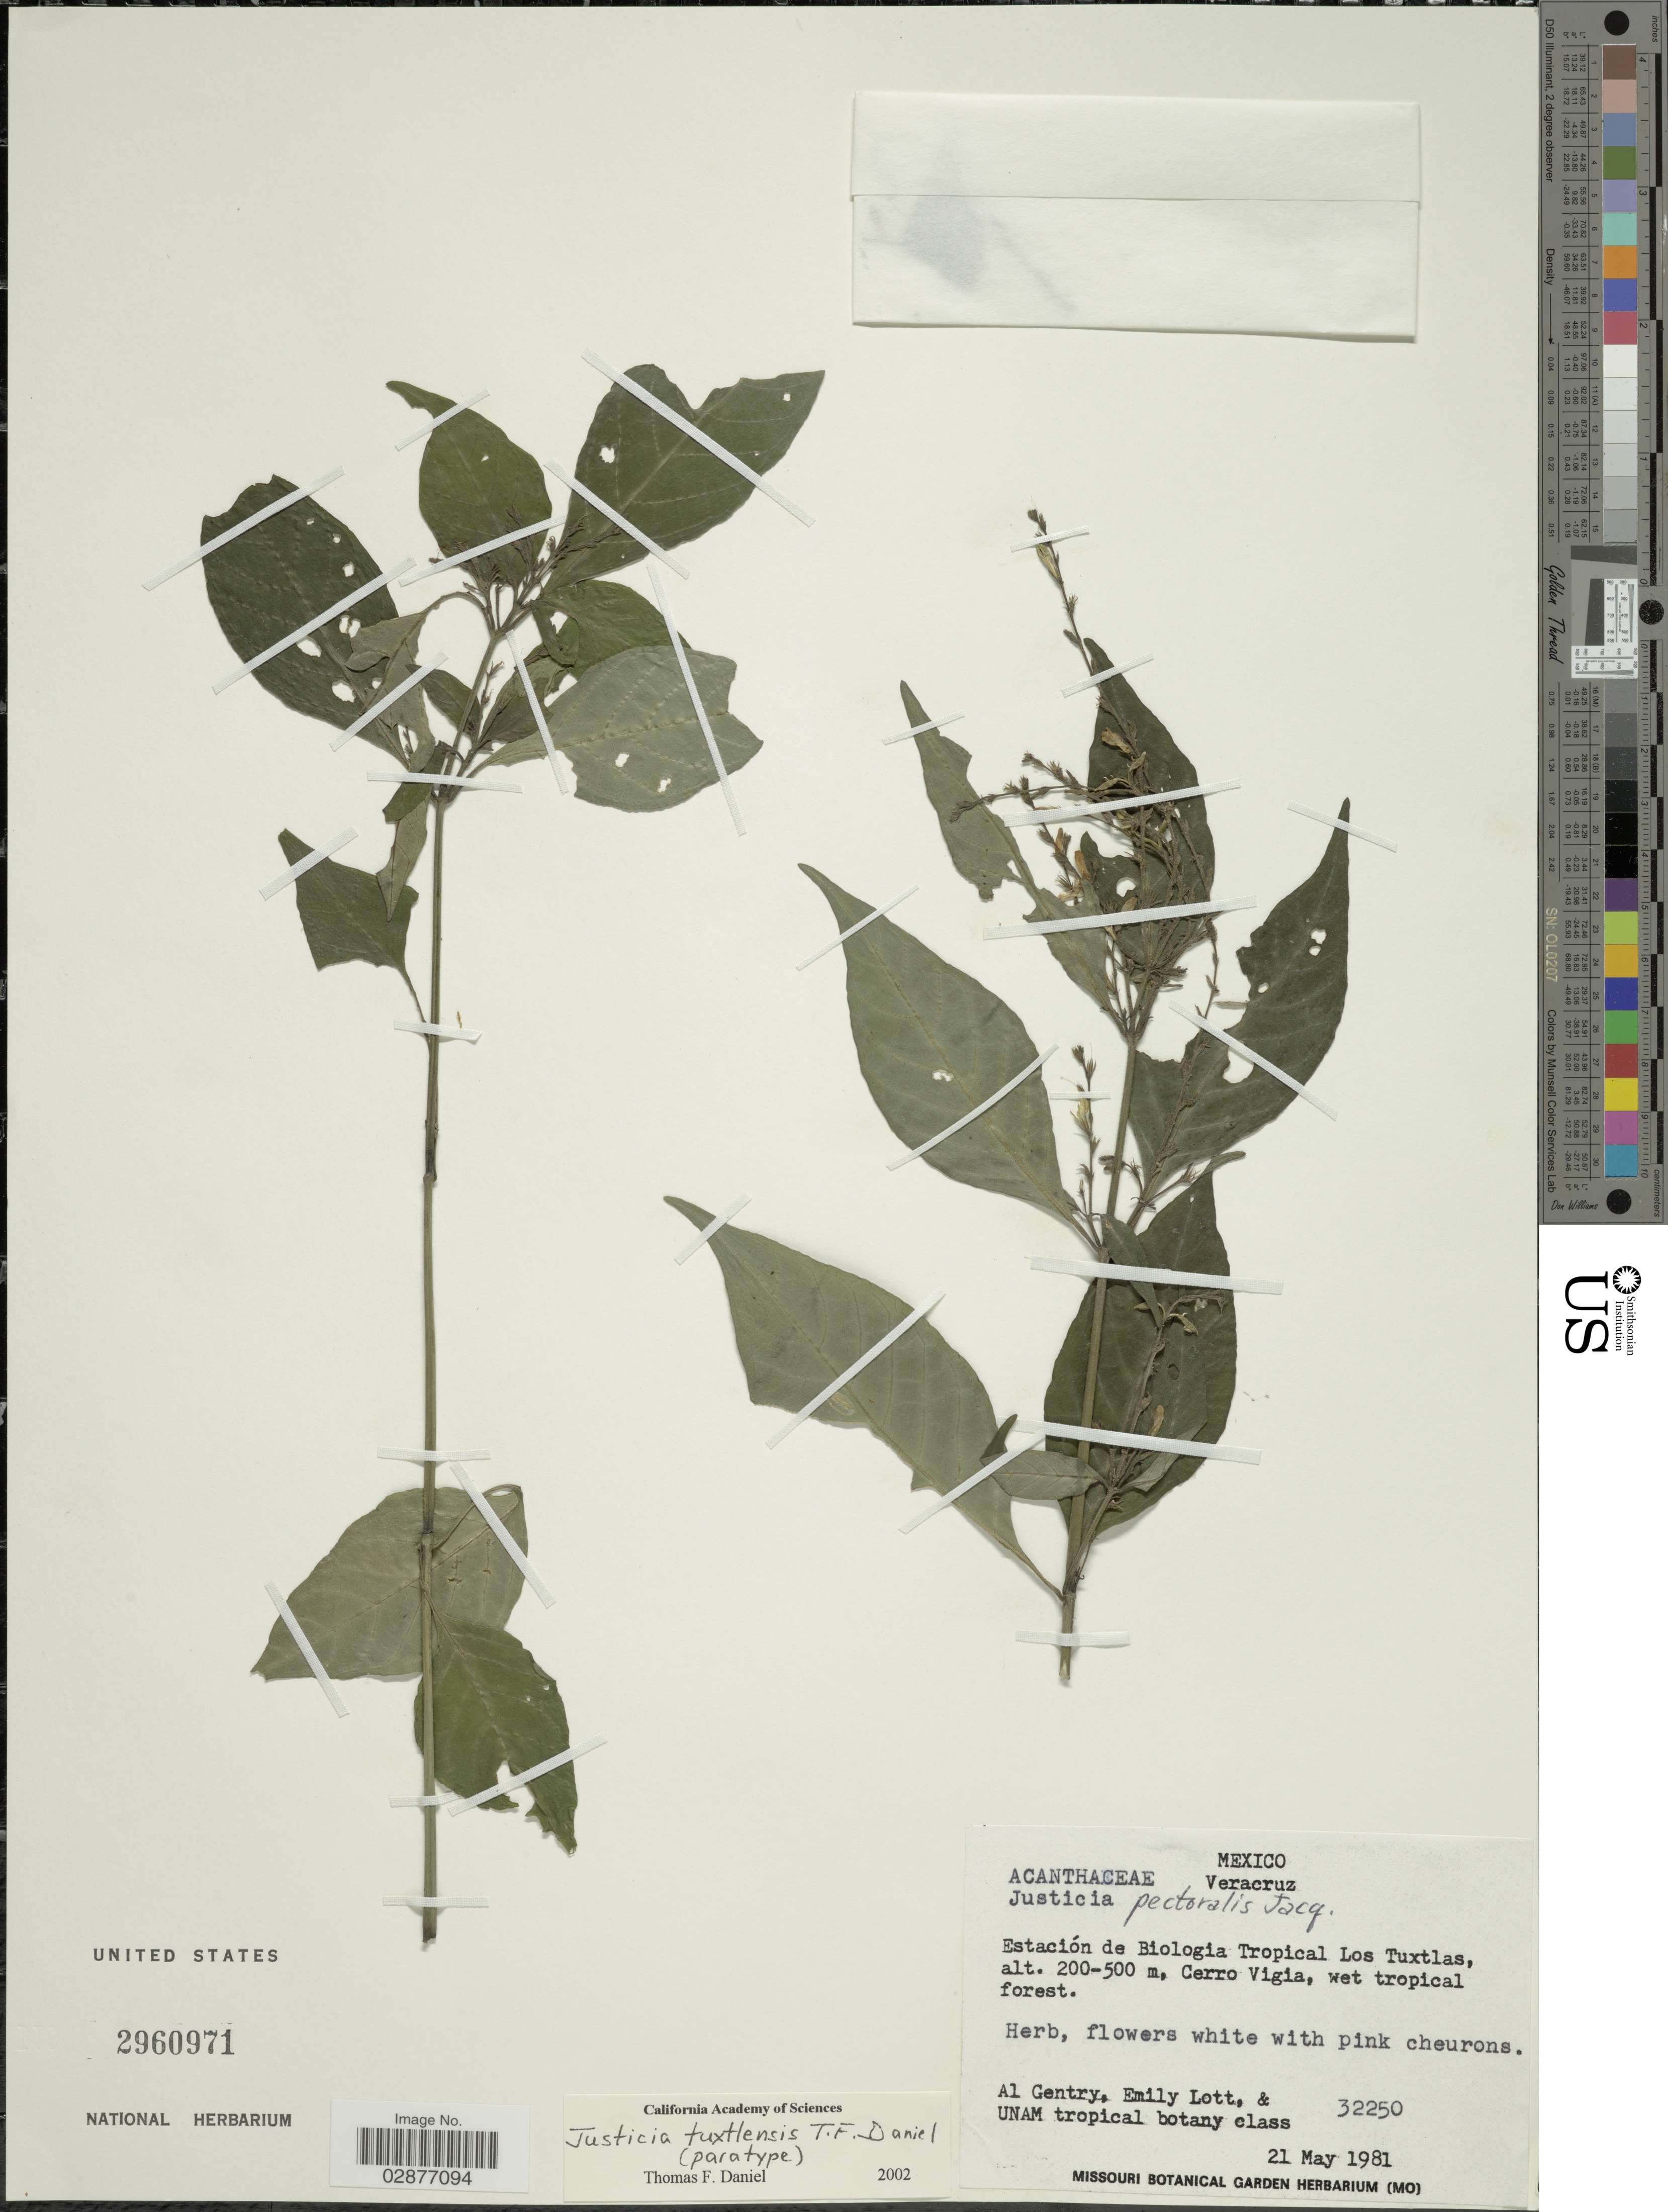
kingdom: Plantae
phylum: Tracheophyta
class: Magnoliopsida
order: Lamiales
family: Acanthaceae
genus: Justicia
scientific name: Justicia tuxtlensis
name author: T.F. Daniel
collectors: A. H. Gentry, E. J. Lott & UNAM tropical botany class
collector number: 32250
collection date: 1981-05-21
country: Mexico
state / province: Veracruz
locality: Veracruz. Estación de Biologia Tropical Los Tuxtlas, Cerro Vigia.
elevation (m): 200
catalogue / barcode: US 2960971